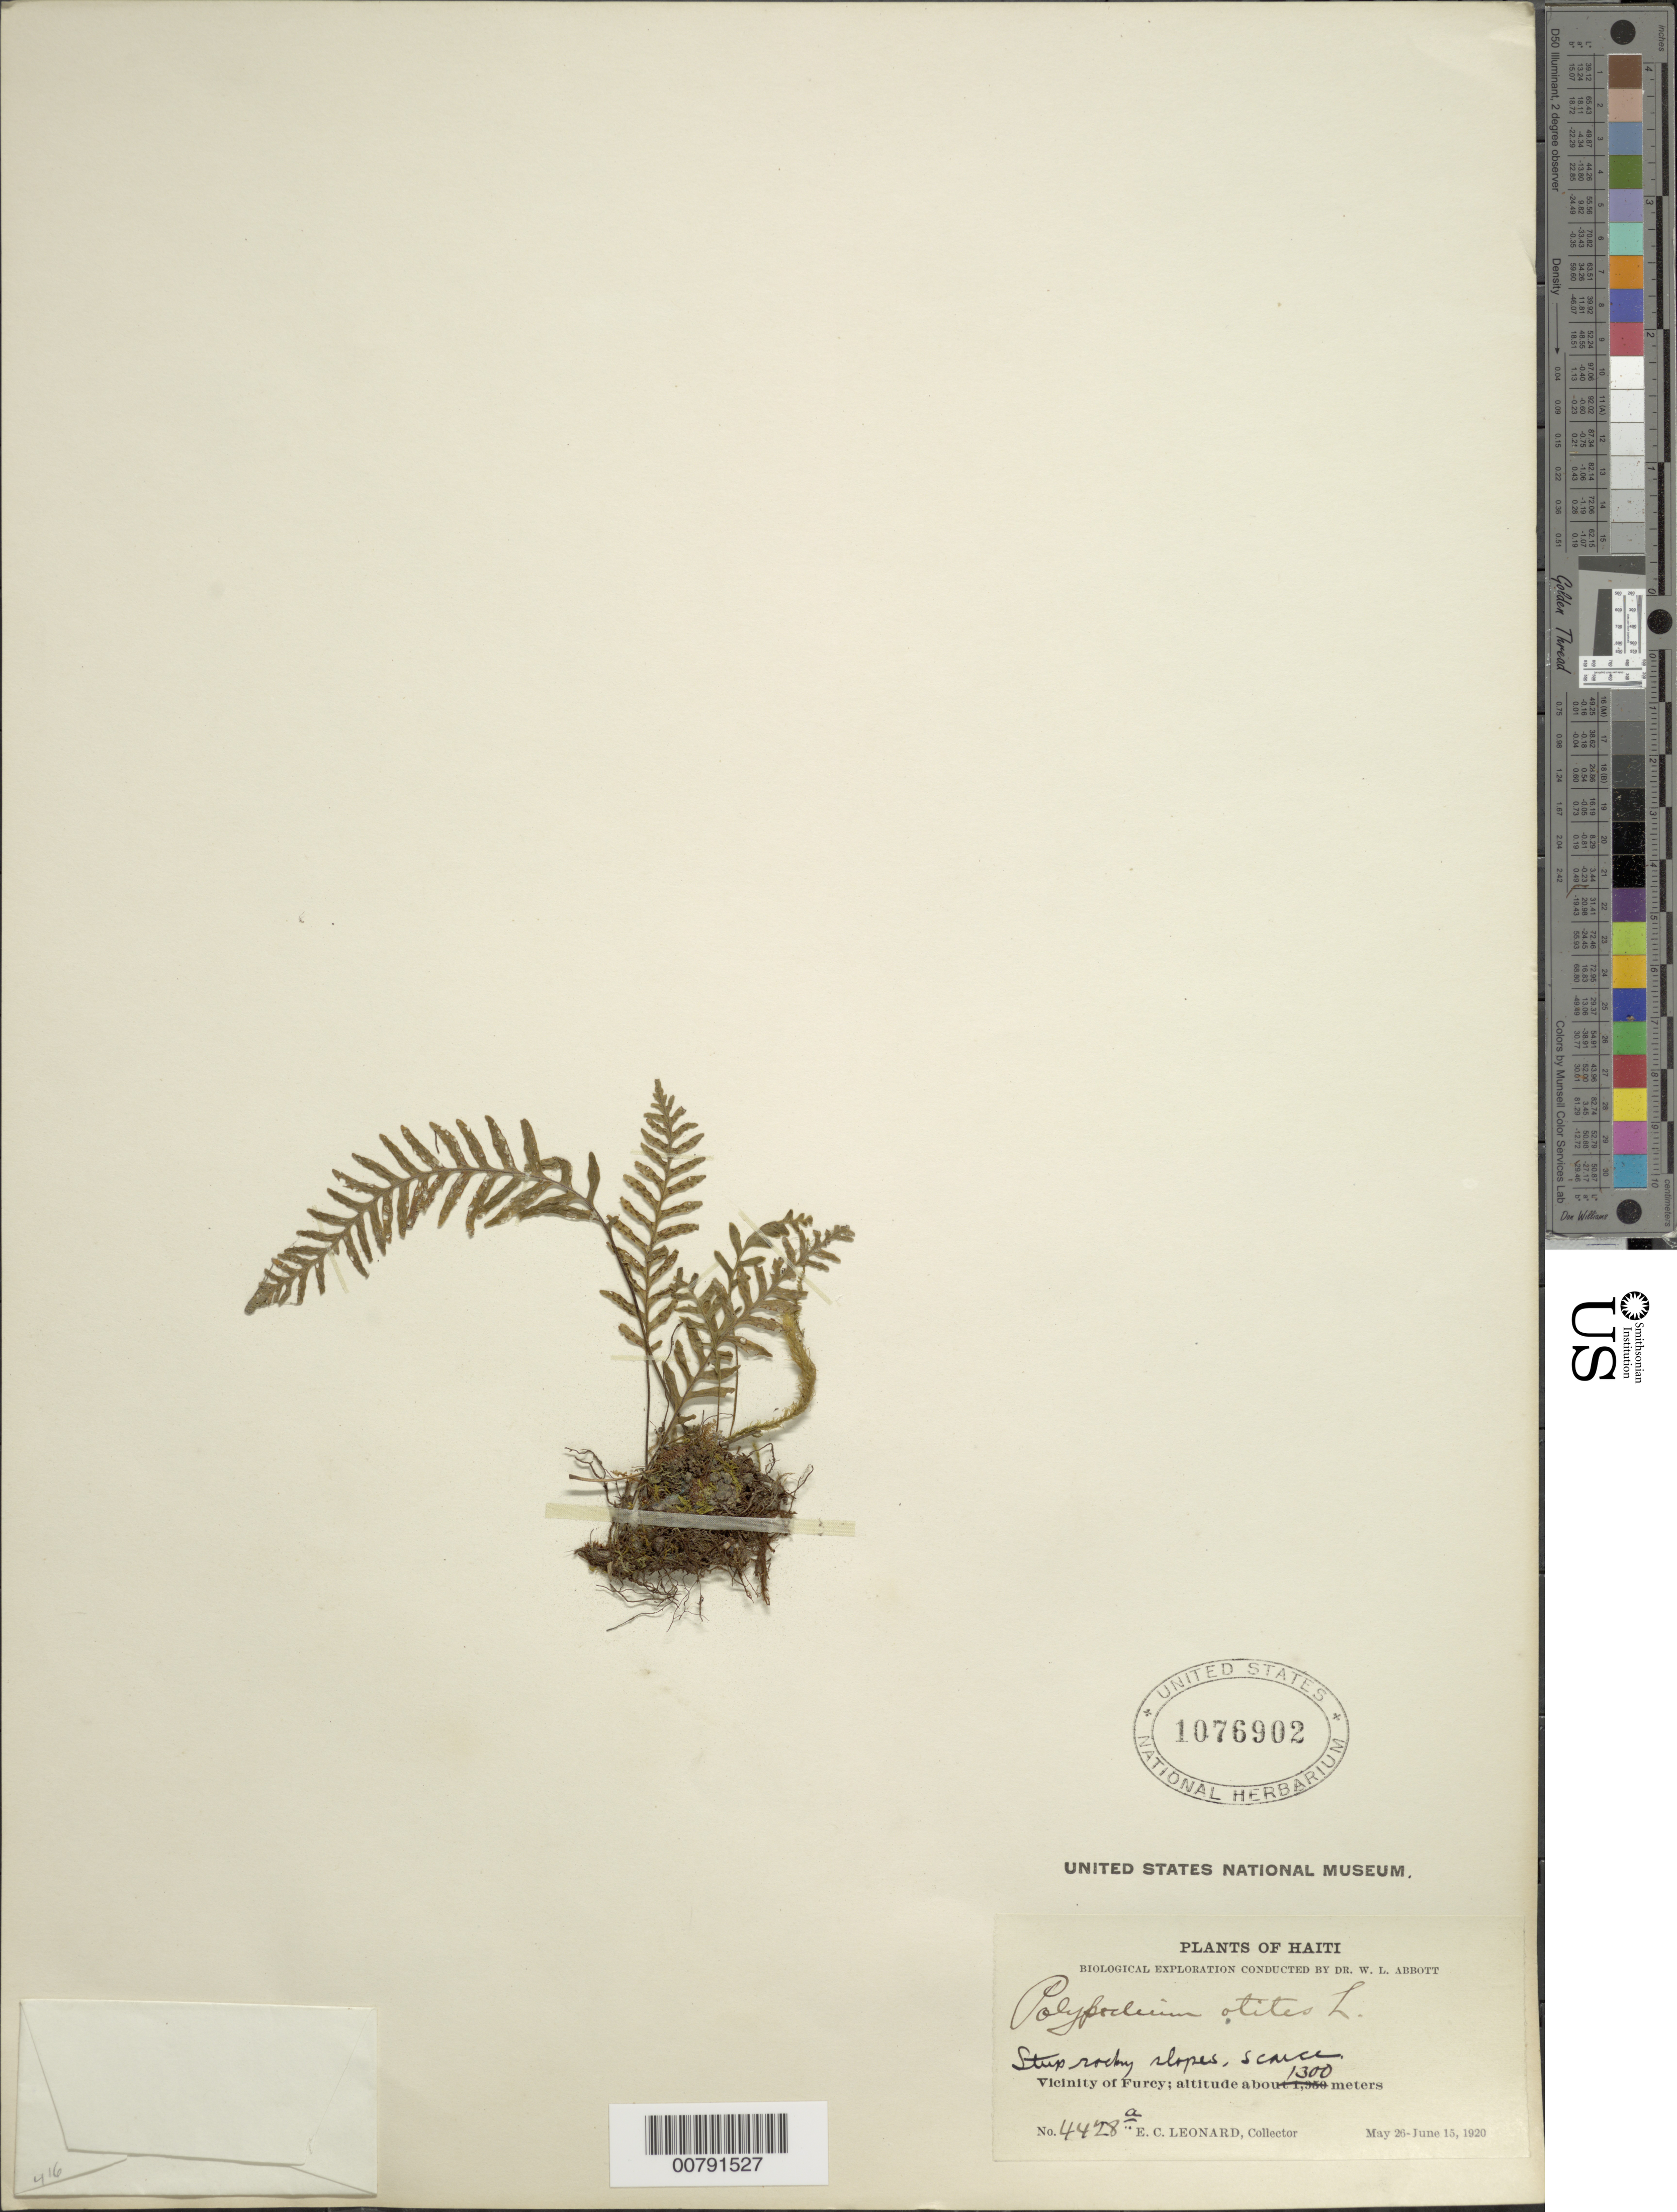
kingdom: Plantae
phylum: Tracheophyta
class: Polypodiopsida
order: Polypodiales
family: Polypodiaceae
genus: Polypodium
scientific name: Polypodium otites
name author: L.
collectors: E. C. Leonard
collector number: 4428a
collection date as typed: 26 May 1920 15 Jun 1920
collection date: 1920-05-26/1920-06-15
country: Haiti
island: Hispaniola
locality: Furcy vicinity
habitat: Steep rocky slopes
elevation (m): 1300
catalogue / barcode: US 1076902